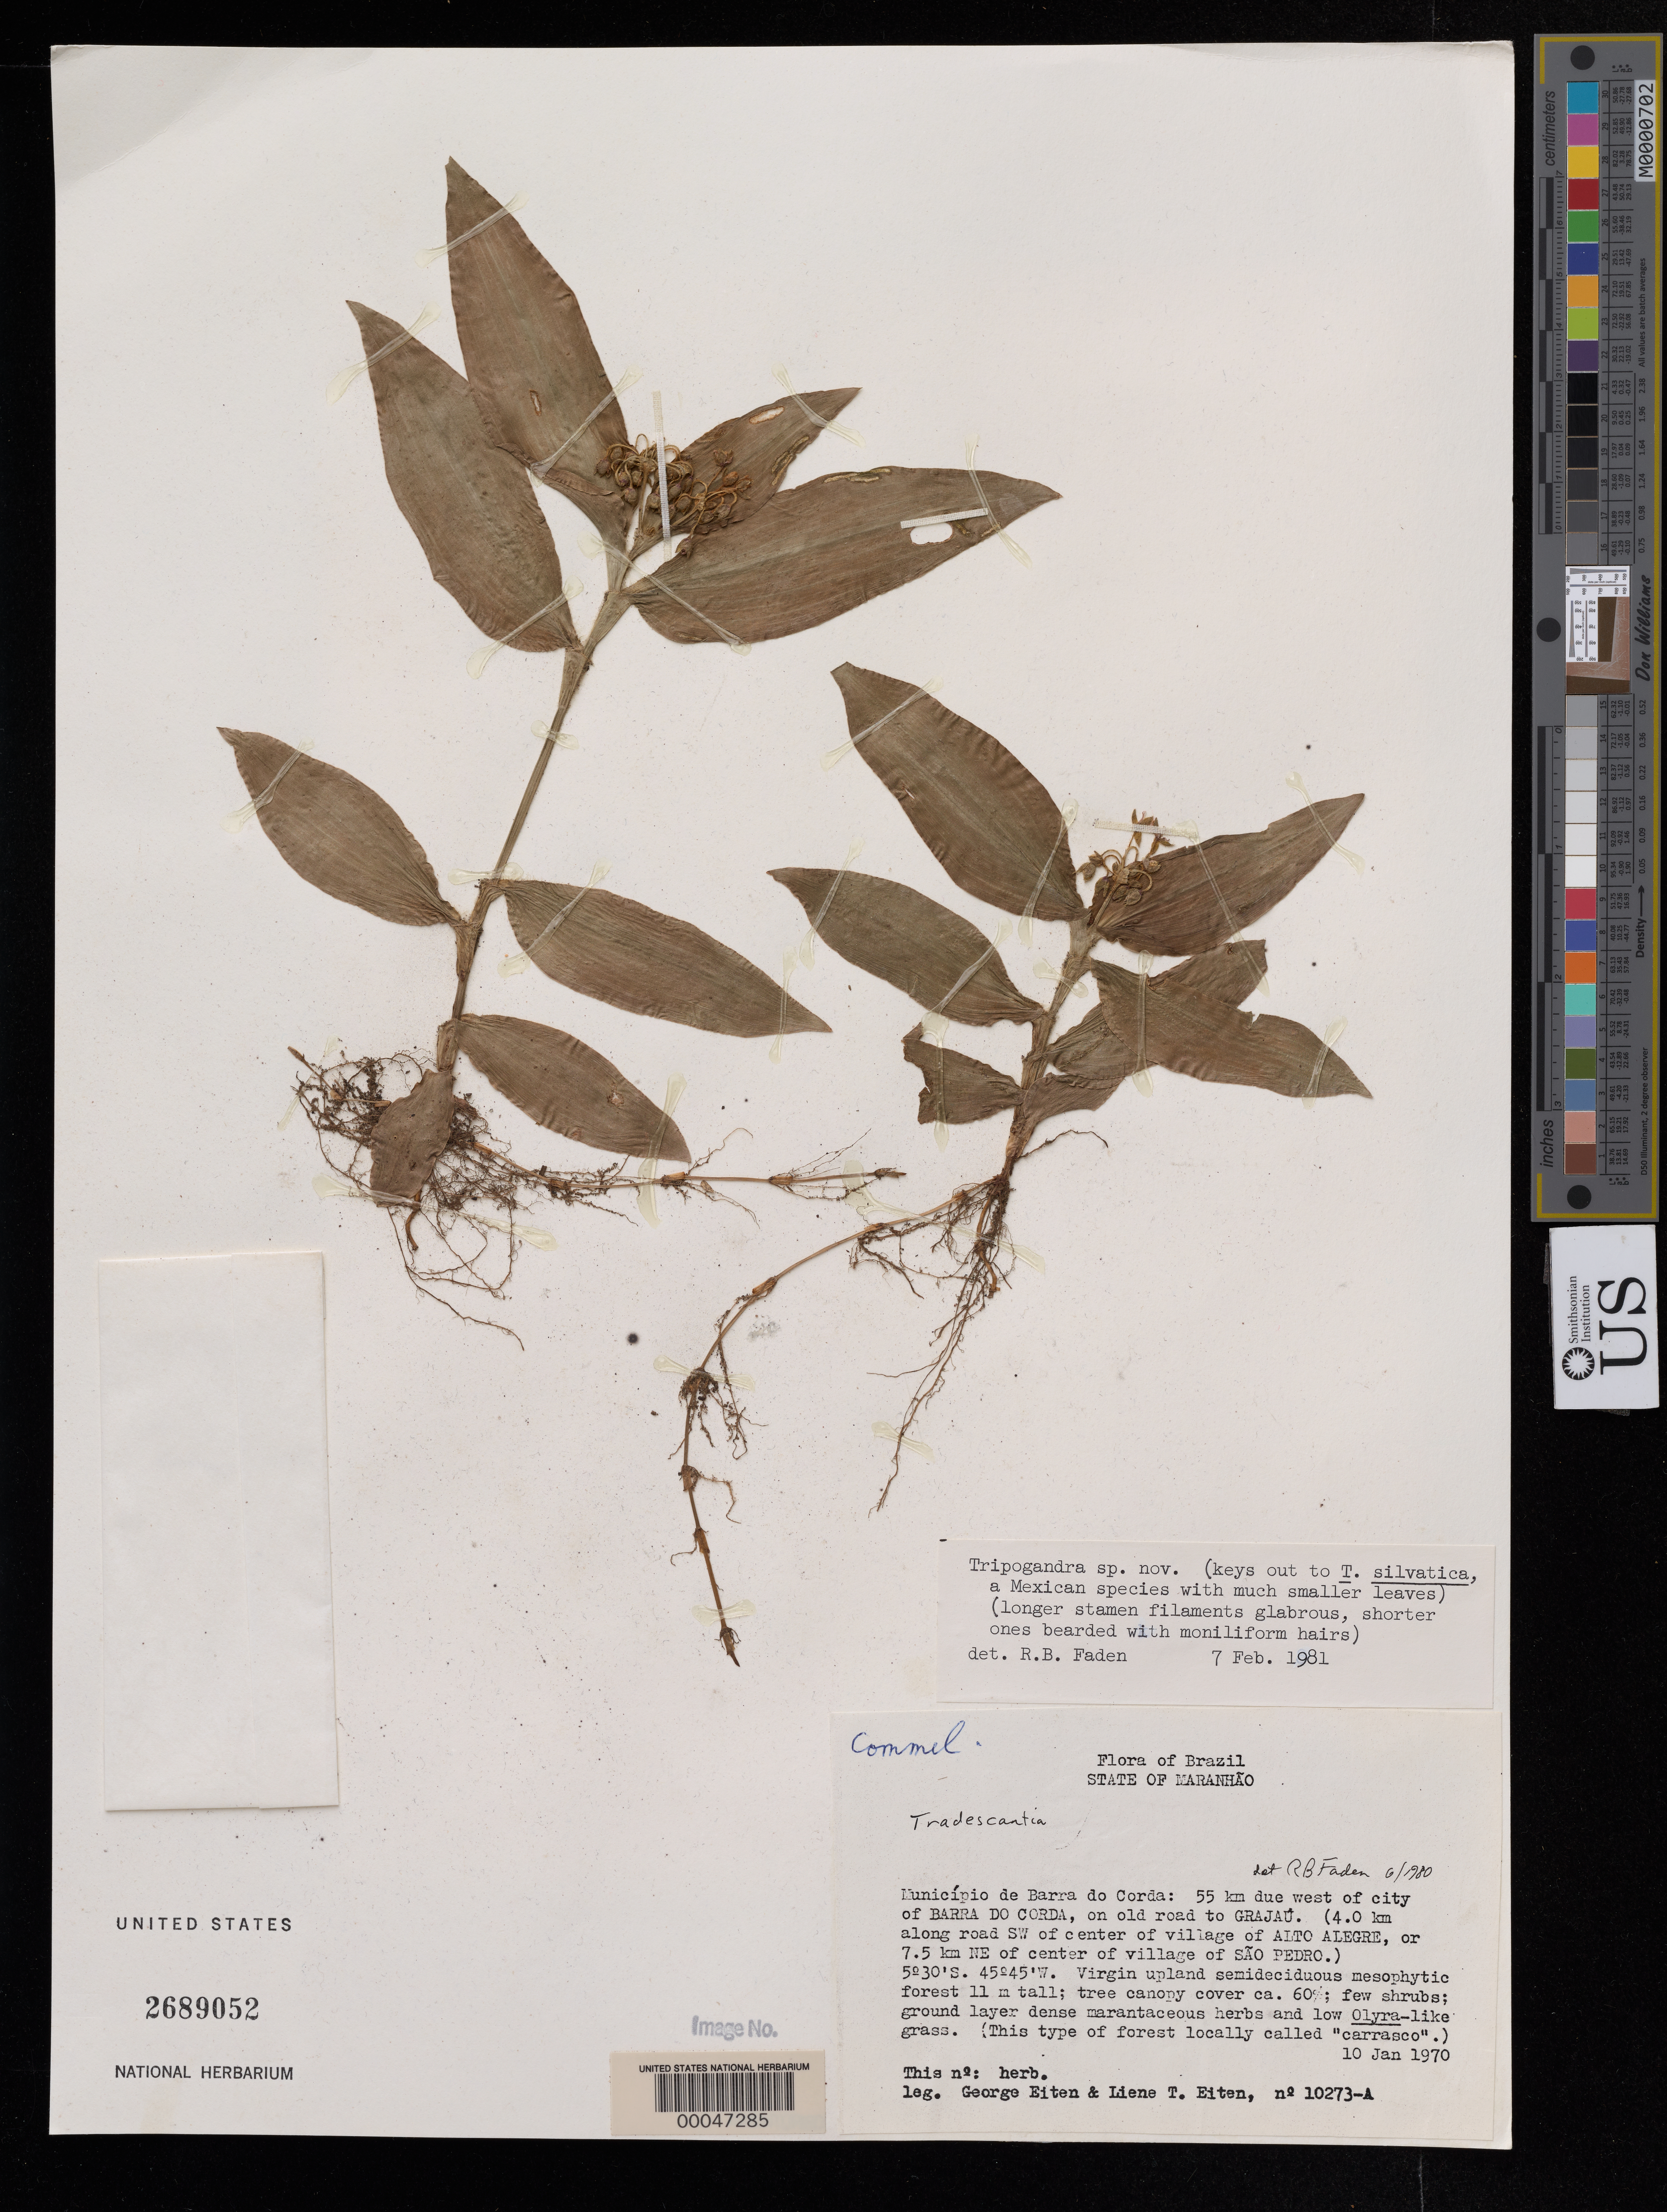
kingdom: Plantae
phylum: Tracheophyta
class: Liliopsida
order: Commelinales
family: Commelinaceae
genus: Tripogandra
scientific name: Tripogandra sp. nov.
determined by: Faden, Robert B., (US), Smithsonian Institution - National Museum of Natural History (UNITED STATES)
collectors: G. Eiten & L. T. Eiten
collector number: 10273-a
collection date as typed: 10 Jan 1970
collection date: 1970-01-10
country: Brazil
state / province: Maranhão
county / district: Barra Do Corda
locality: W of barra do corda, old road to grajau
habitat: Dense ground layer, semideciduos forest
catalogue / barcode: US 2689052